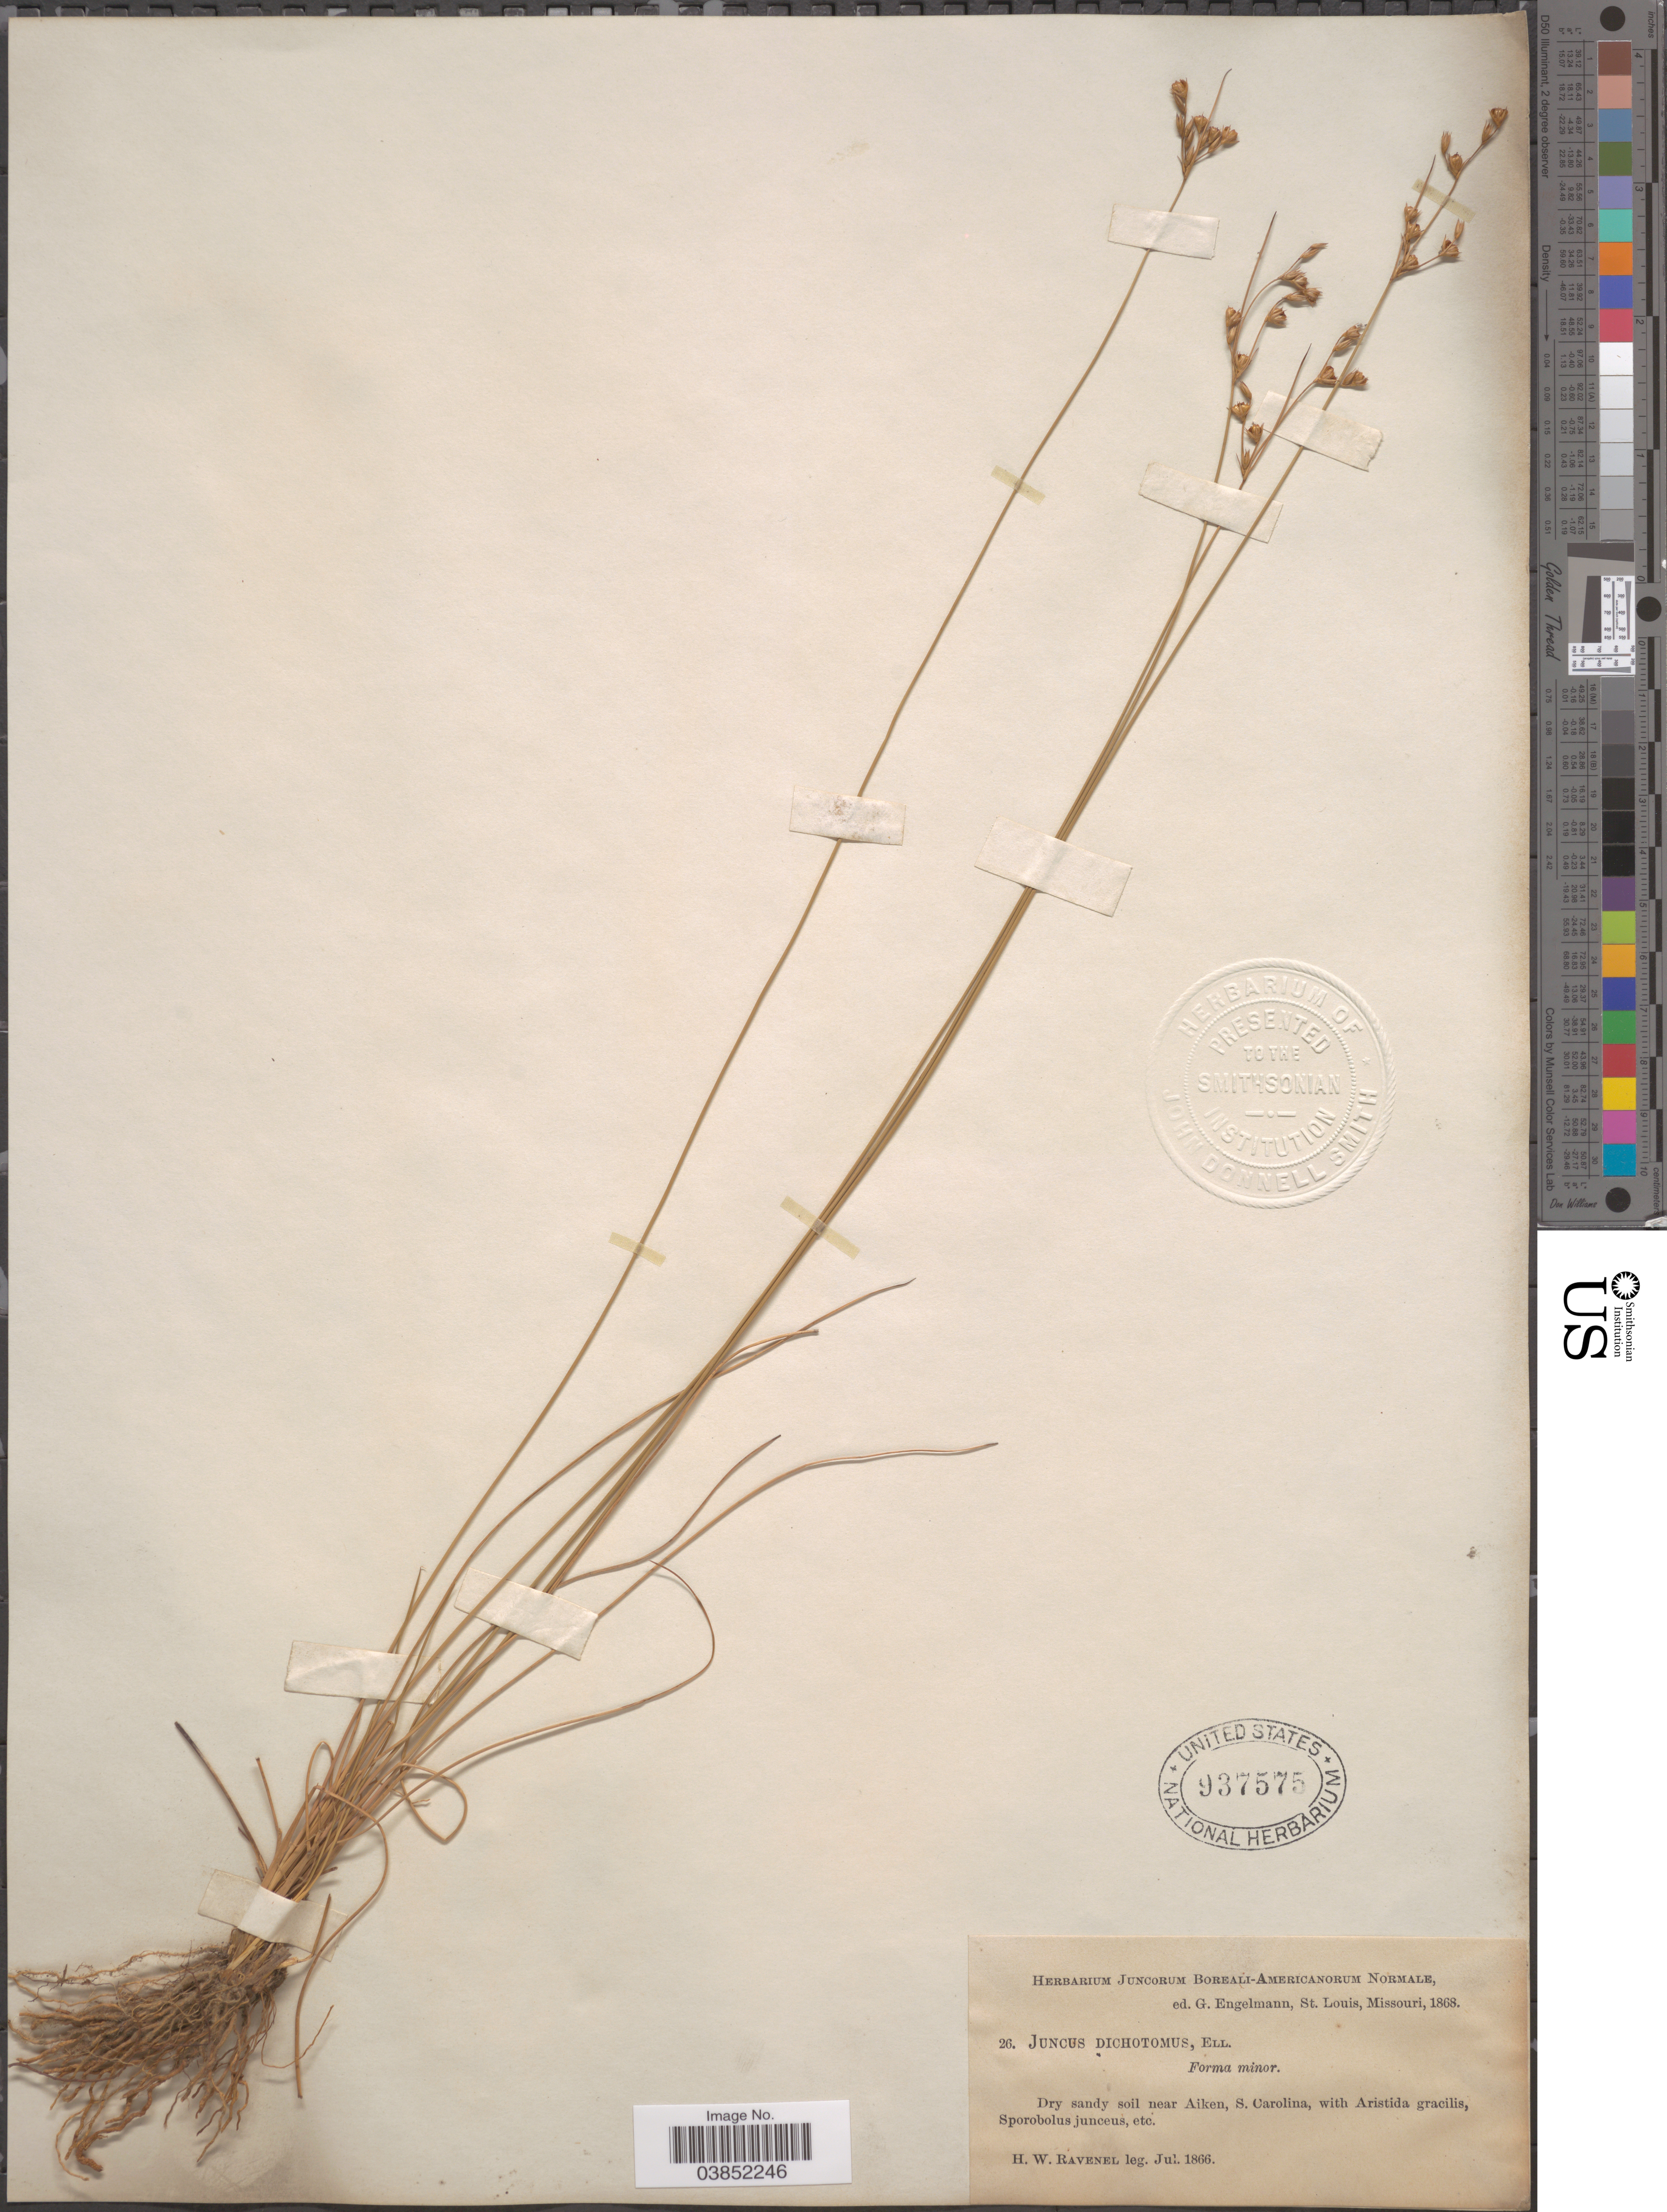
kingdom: Plantae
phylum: Tracheophyta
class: Liliopsida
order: Poales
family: Juncaceae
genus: Juncus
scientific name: Juncus dichotomus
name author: Elliott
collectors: H. Ravenel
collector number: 26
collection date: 1866-07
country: United States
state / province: South Carolina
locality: Dry sandy soil near Aiken.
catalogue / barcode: US 937575